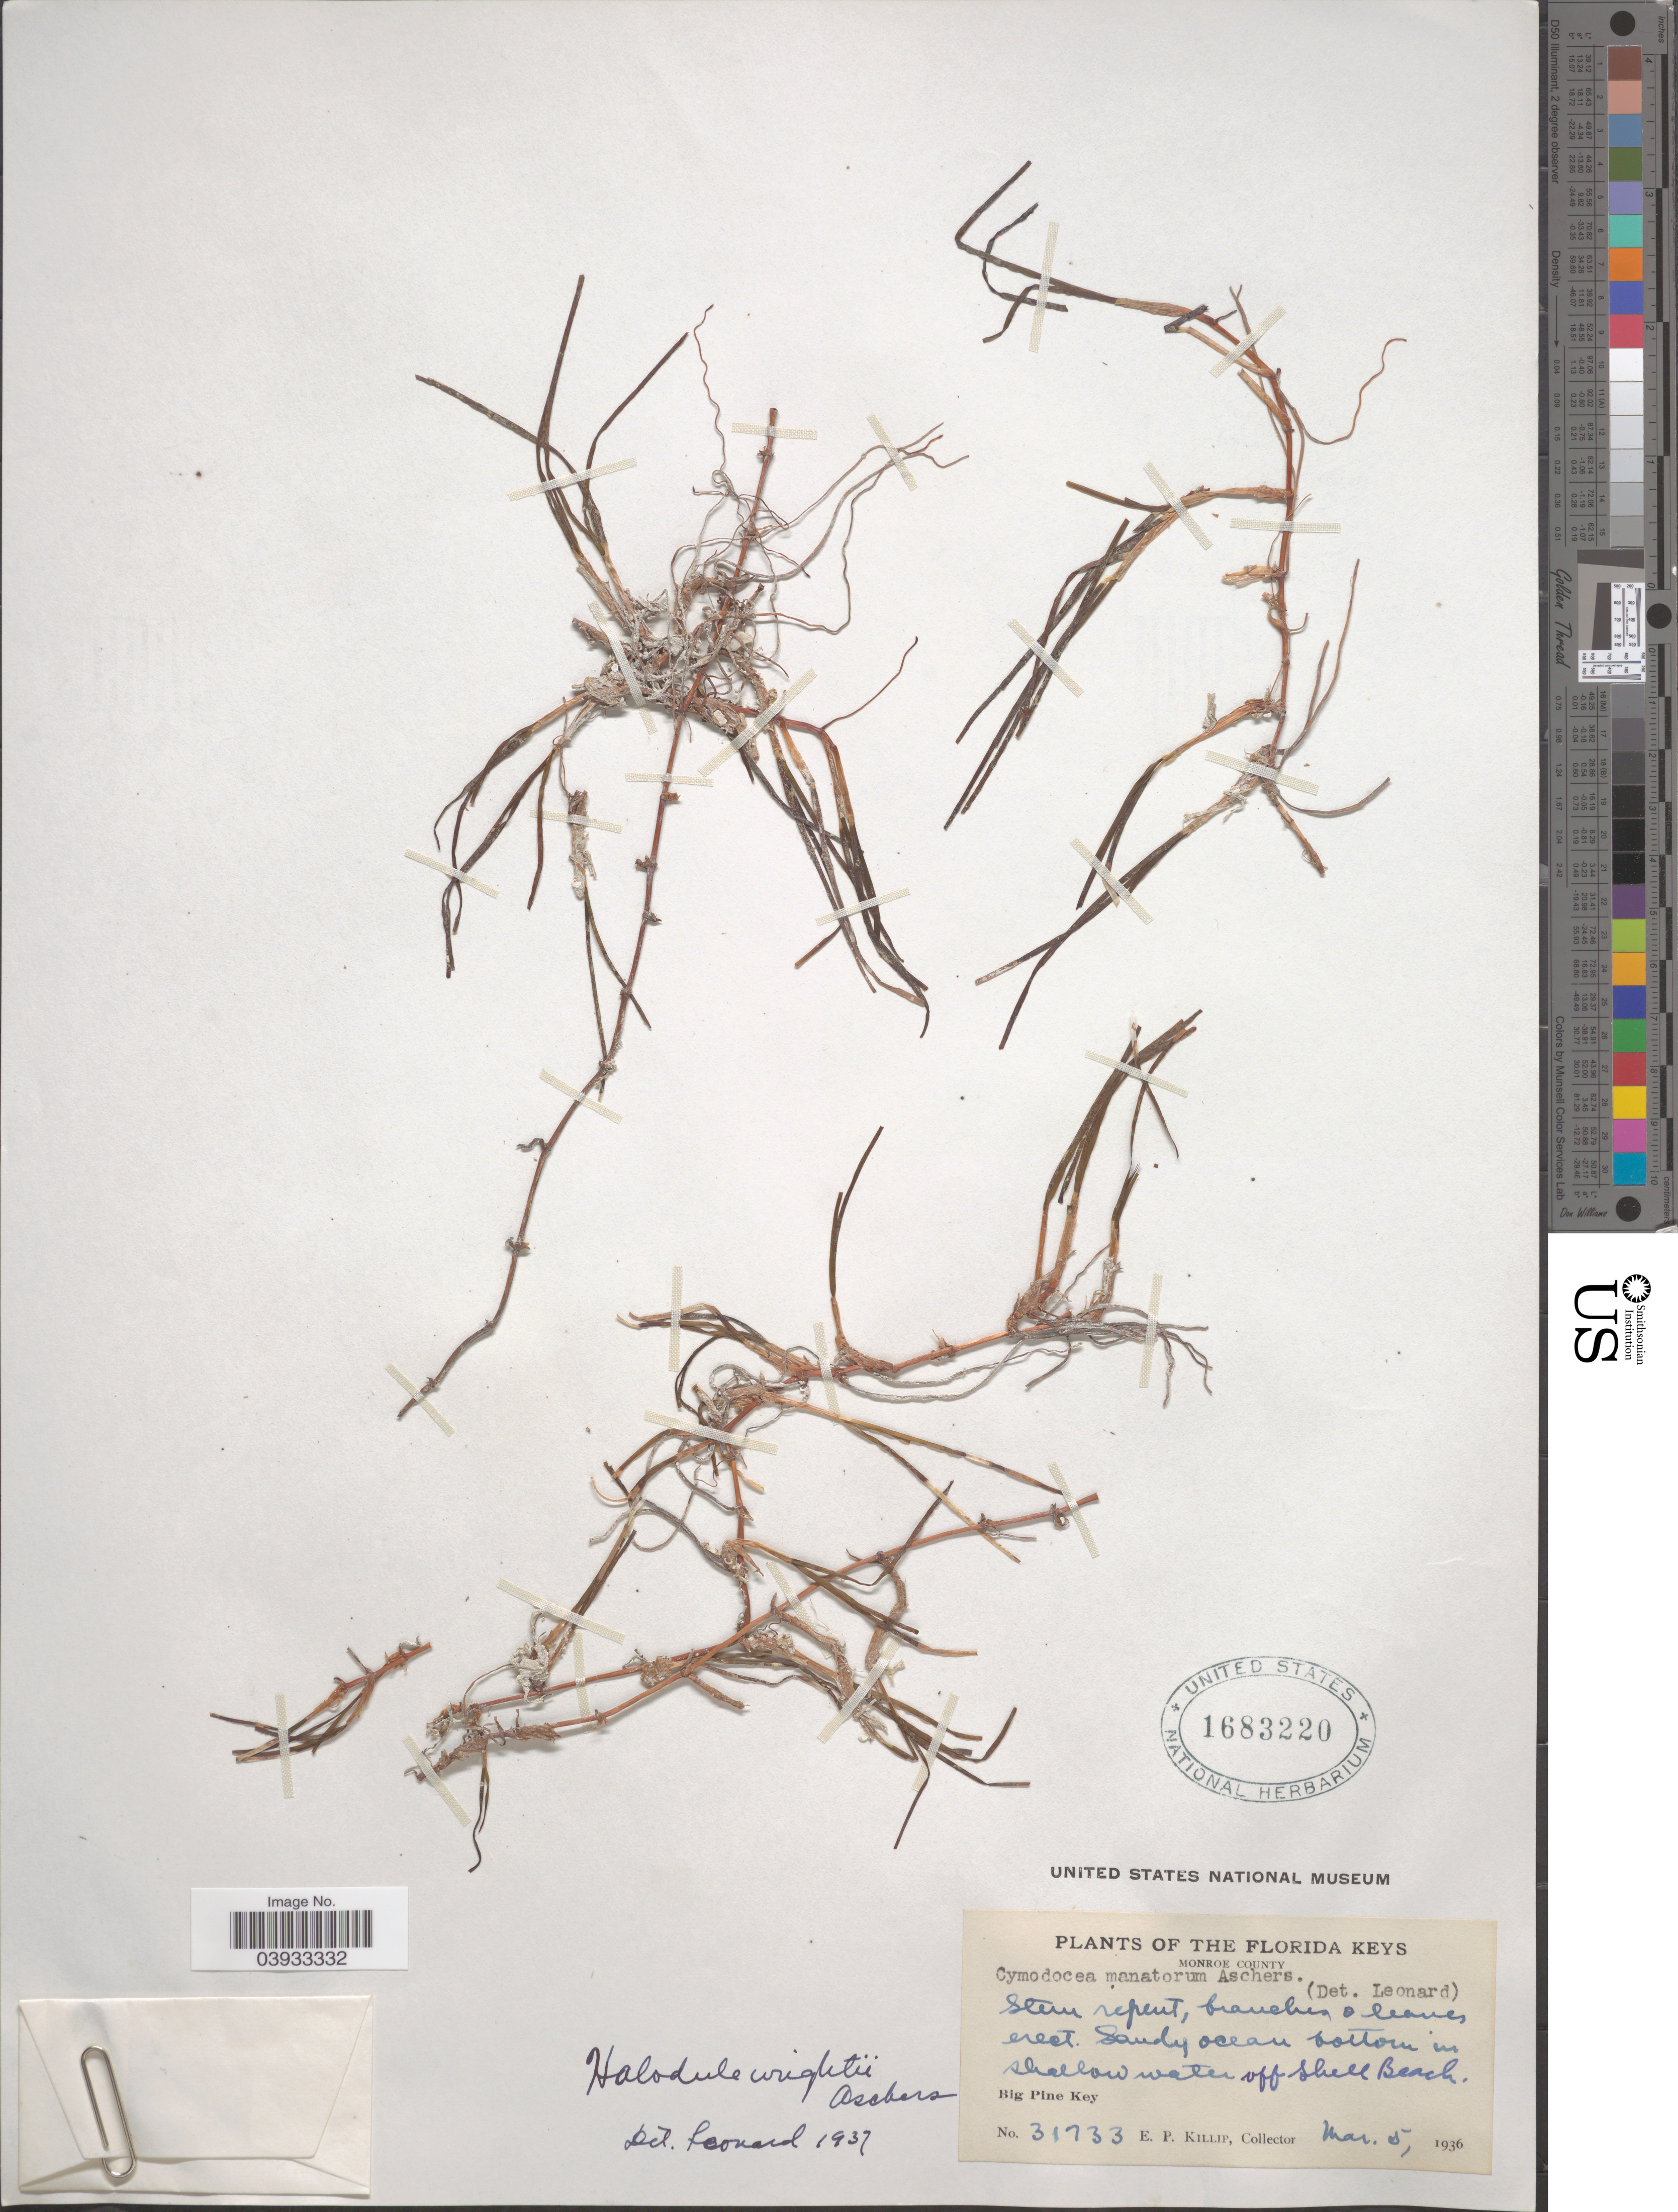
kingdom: Plantae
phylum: Tracheophyta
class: Liliopsida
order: Alismatales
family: Cymodoceaceae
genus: Halodule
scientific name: Halodule wrightii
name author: Asch.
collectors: E. P. Killip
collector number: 31733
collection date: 1936-03-05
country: United States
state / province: Florida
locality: The Florida Keys. Monroe County. In shallow water off Shell Beach. Big Pine Key.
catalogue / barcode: US 1683220